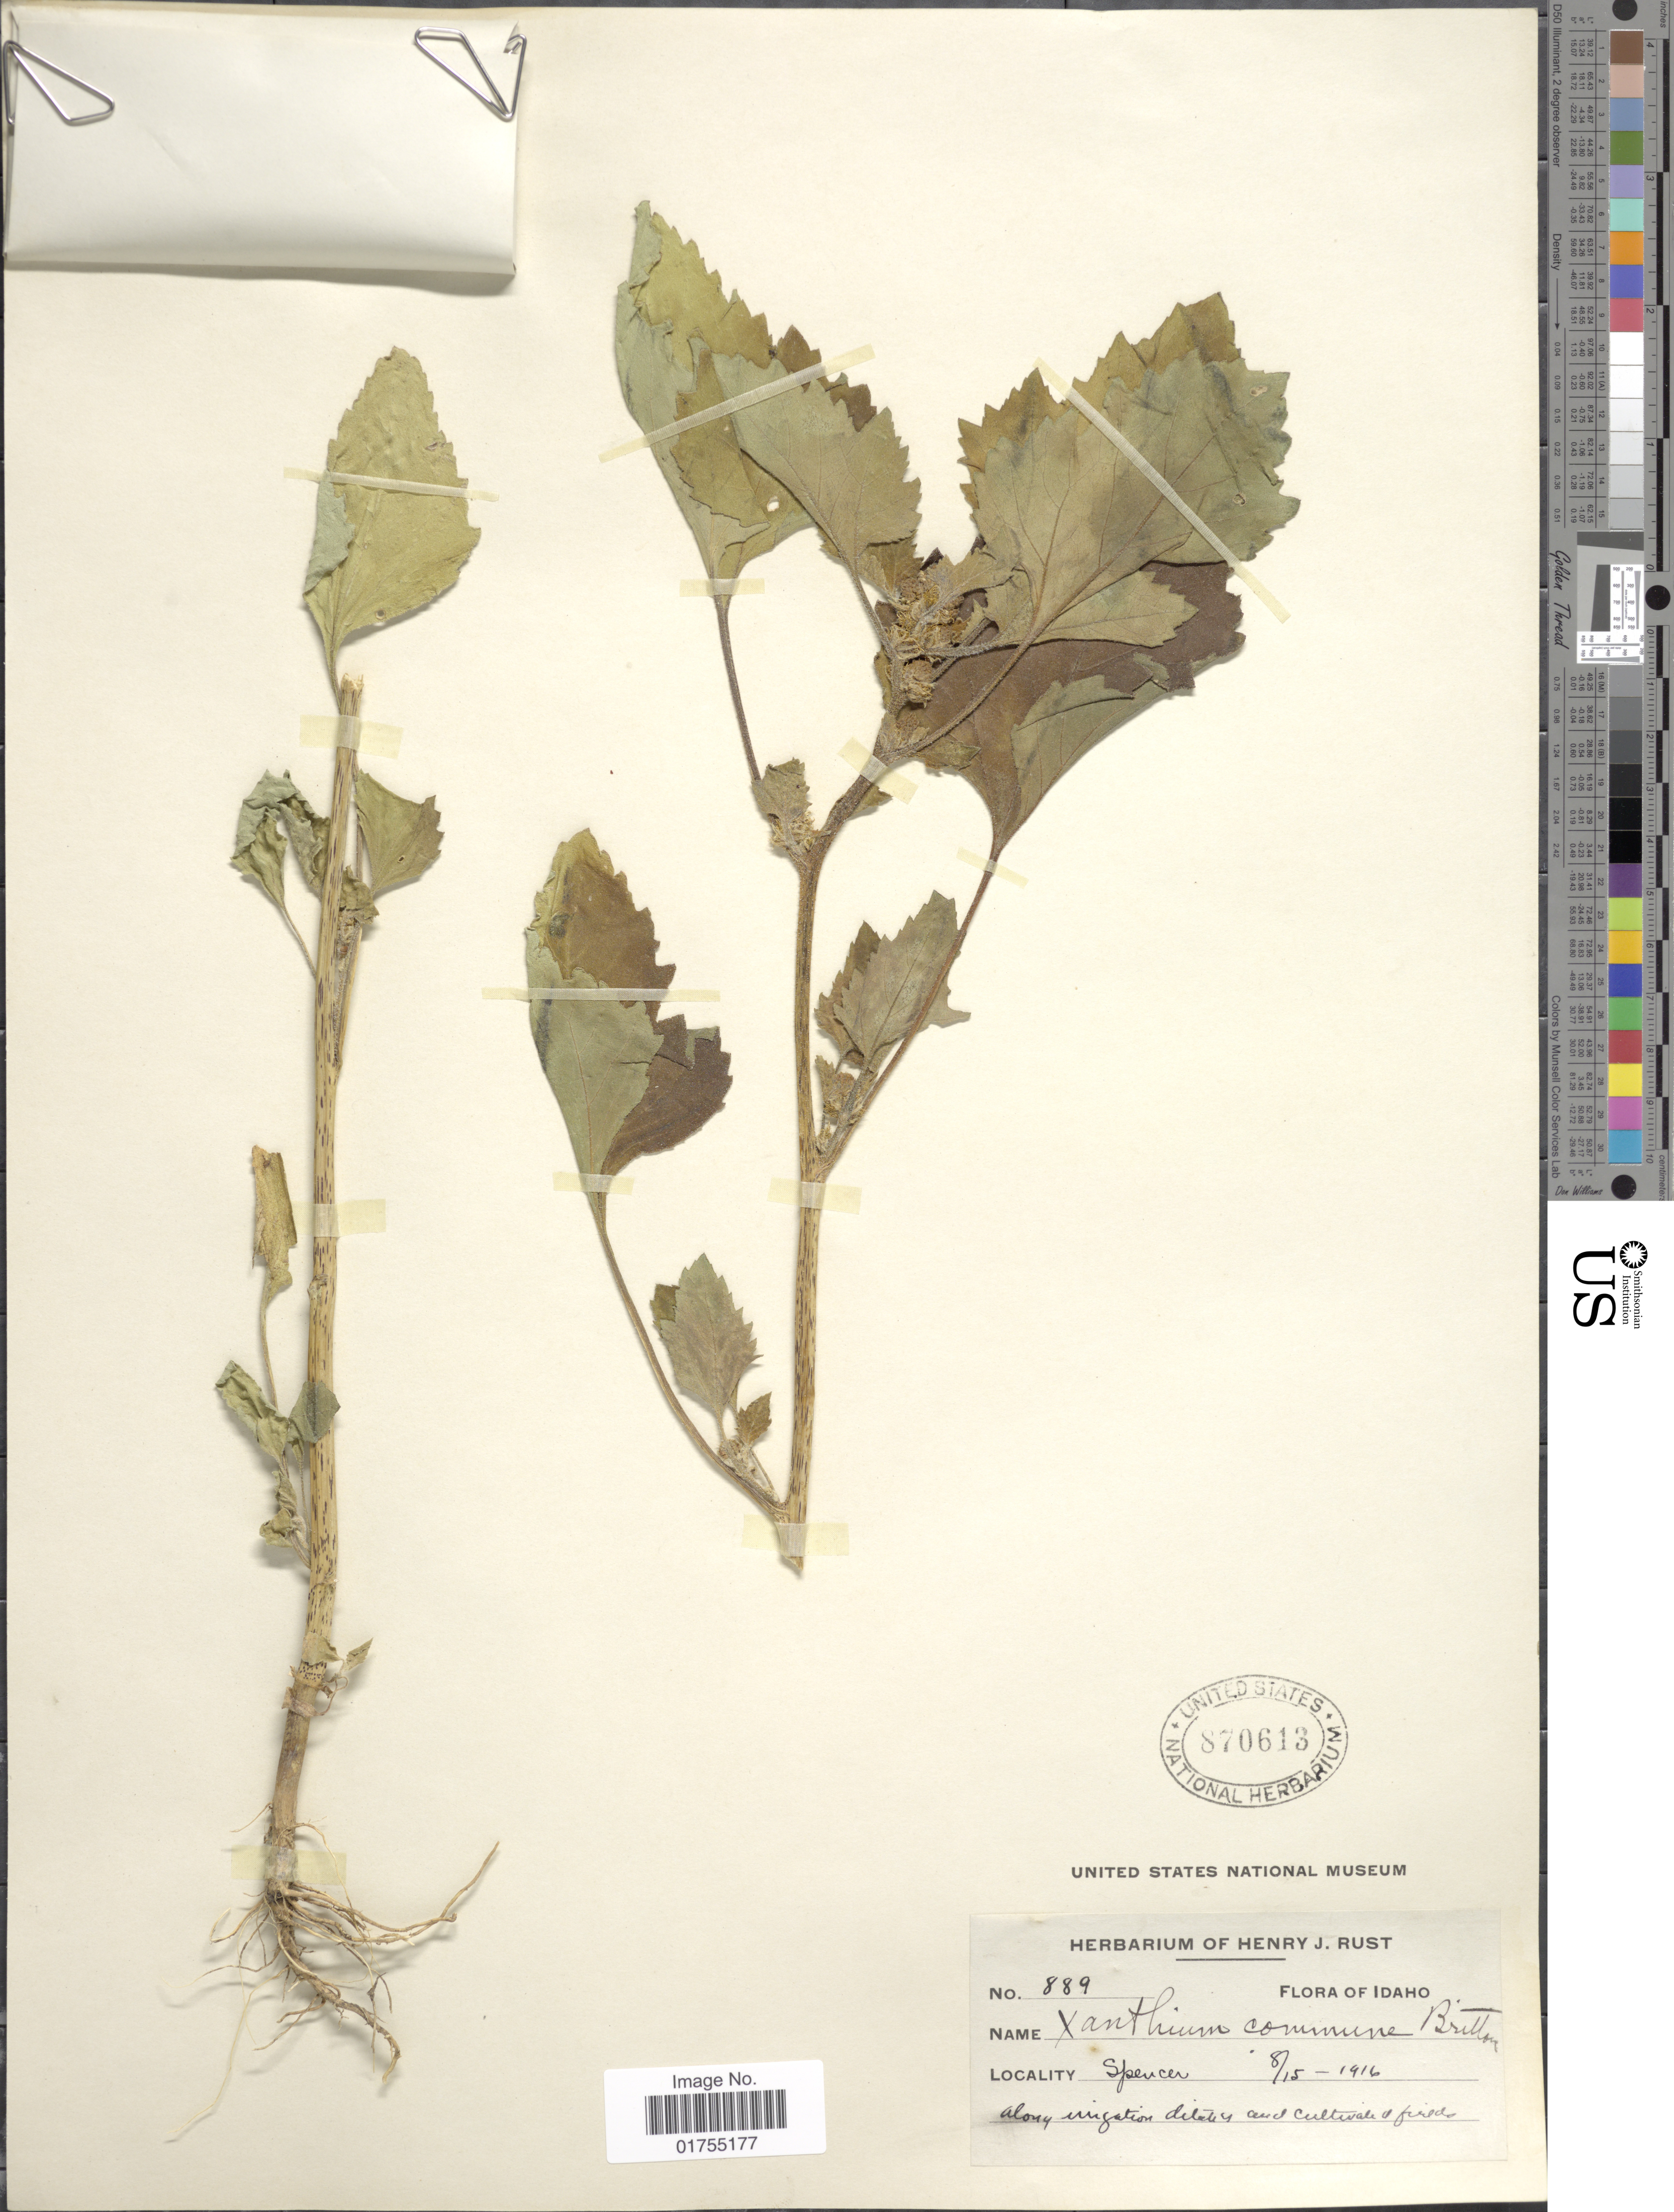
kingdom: Plantae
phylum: Tracheophyta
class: Magnoliopsida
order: Asterales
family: Asteraceae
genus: Xanthium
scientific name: Xanthium strumarium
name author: L.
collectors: ex herb. Henry J. Rust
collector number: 889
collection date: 1916-08-15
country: United States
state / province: Idaho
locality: Spencer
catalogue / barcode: US 870613